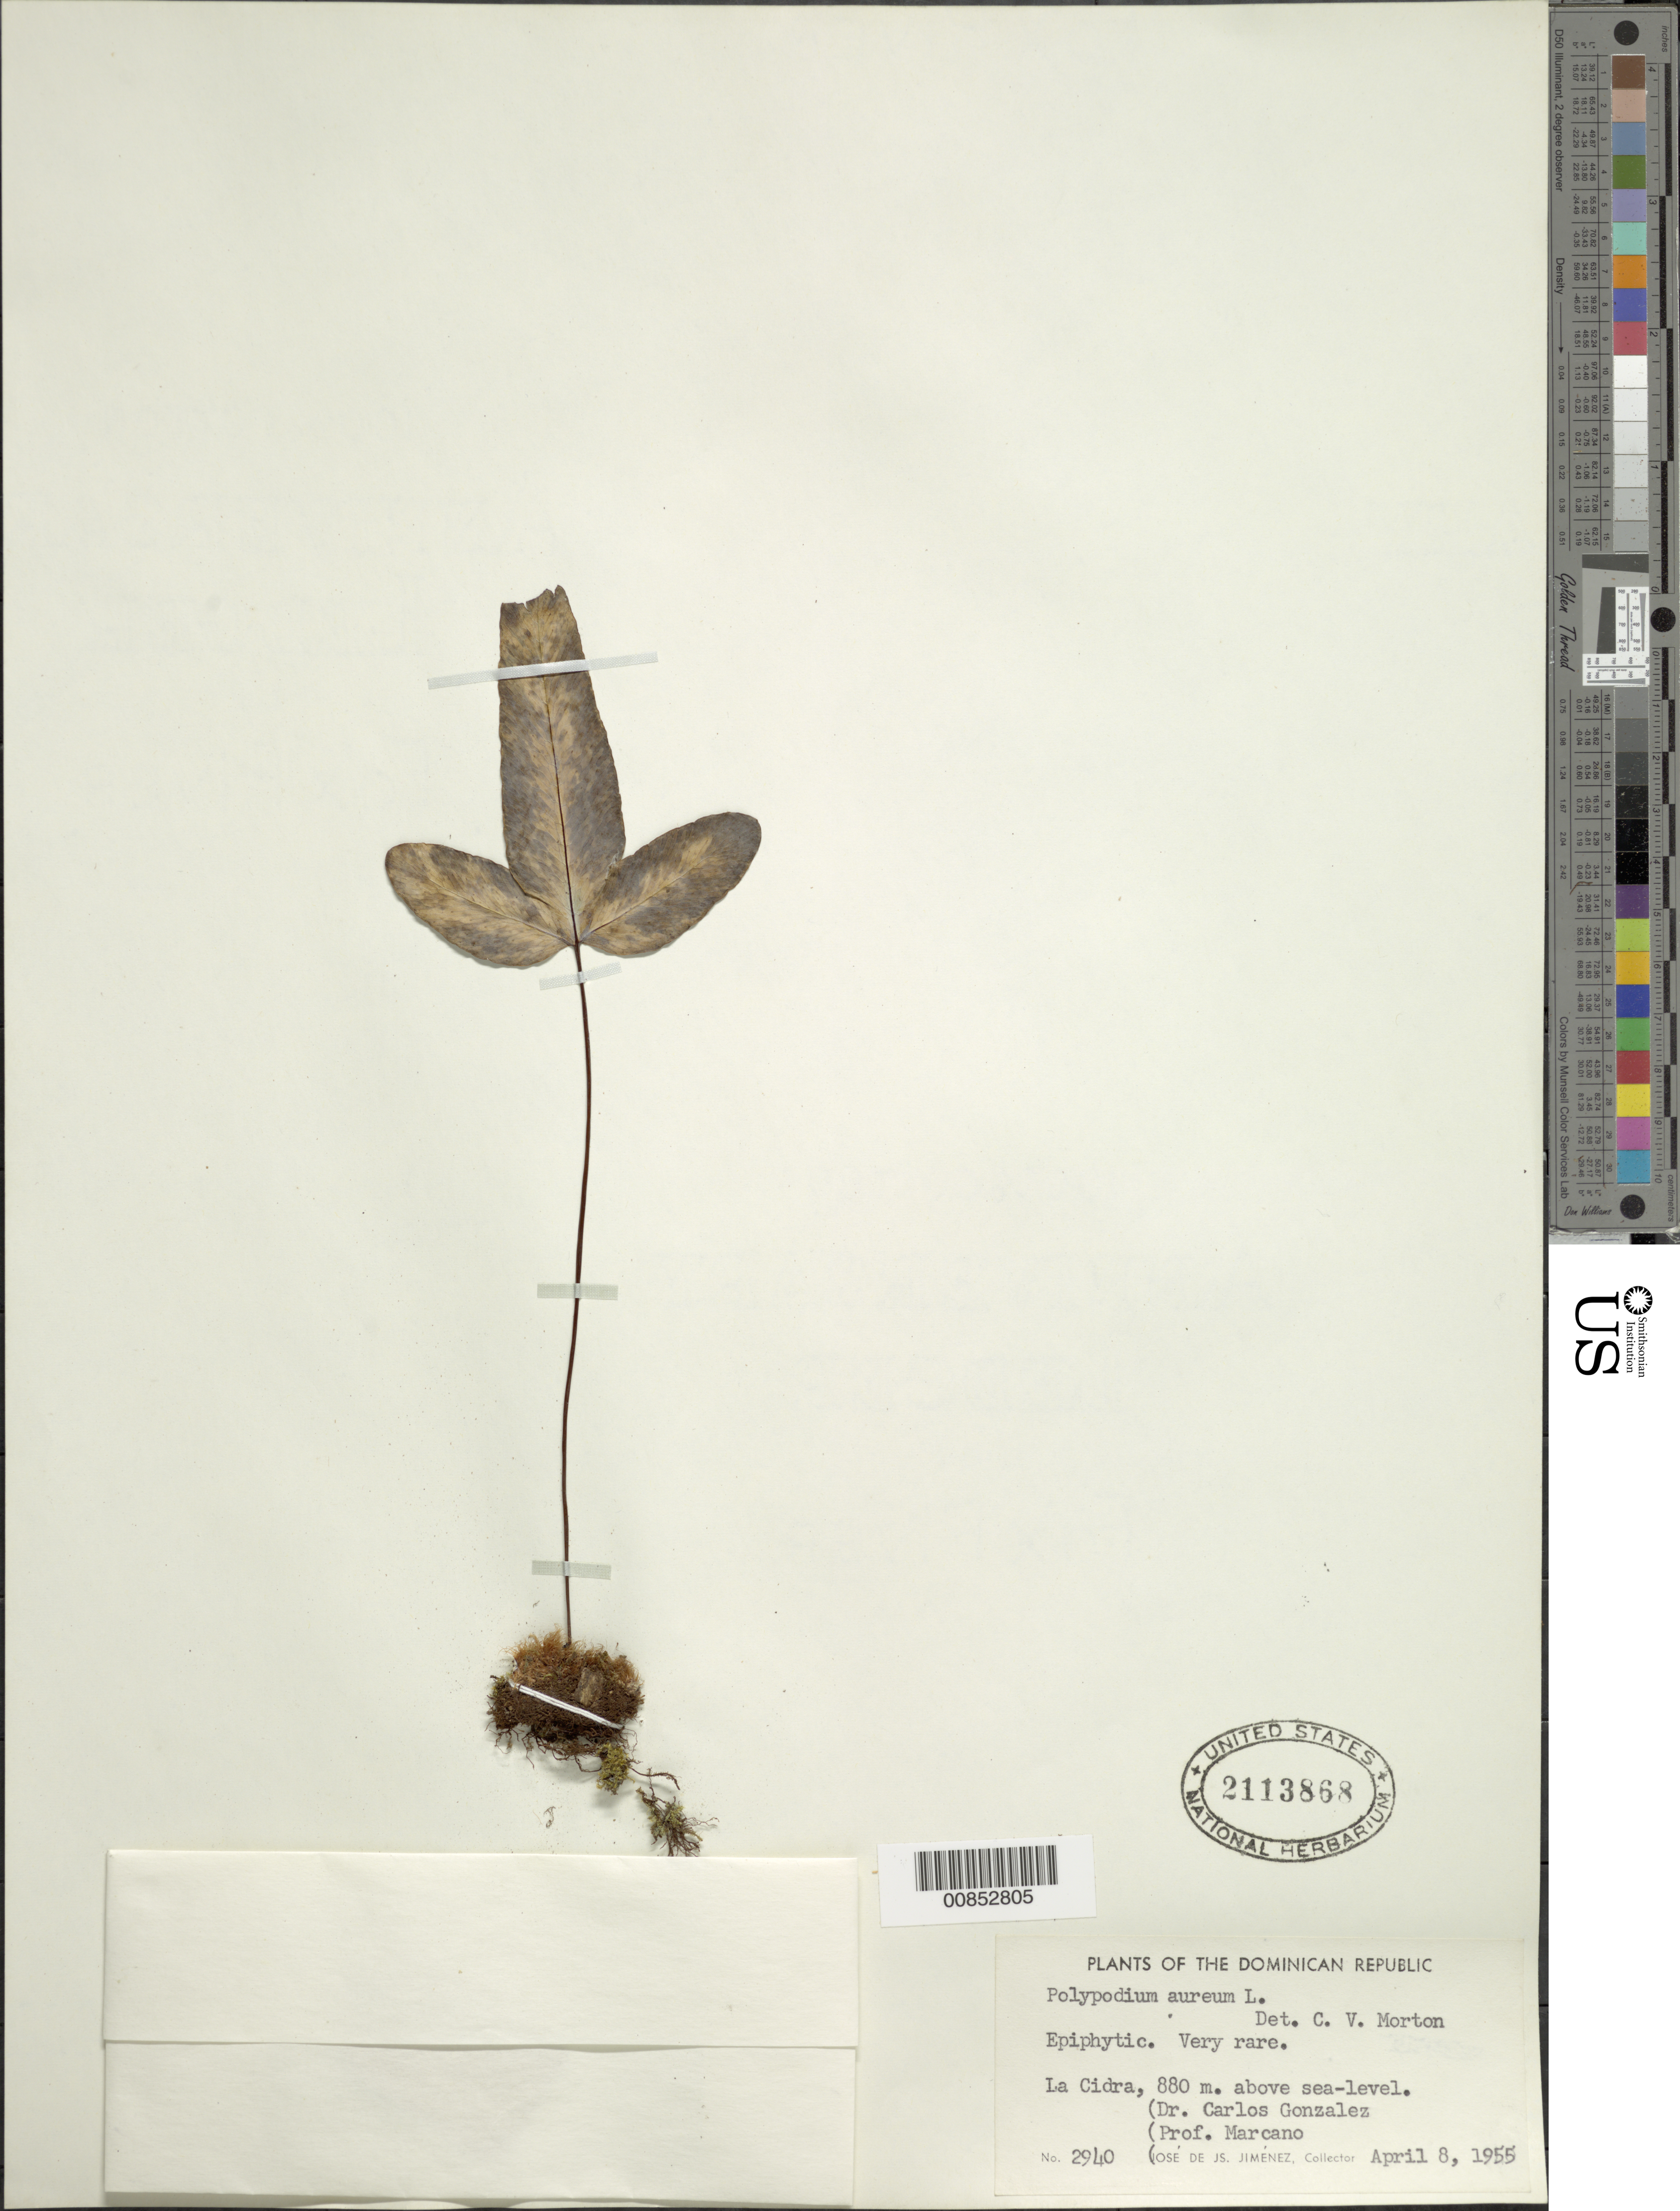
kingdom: Plantae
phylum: Tracheophyta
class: Polypodiopsida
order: Polypodiales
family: Polypodiaceae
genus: Phlebodium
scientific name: Phlebodium aureum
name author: (L.) J. Sm.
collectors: J. J. Jiménez, C. Gonzalez & -. Marcano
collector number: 2940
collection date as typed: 08 Apr 1955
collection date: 1955-04-08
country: Dominican Republic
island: Hispaniola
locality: La Cidra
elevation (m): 880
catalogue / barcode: US 2113868